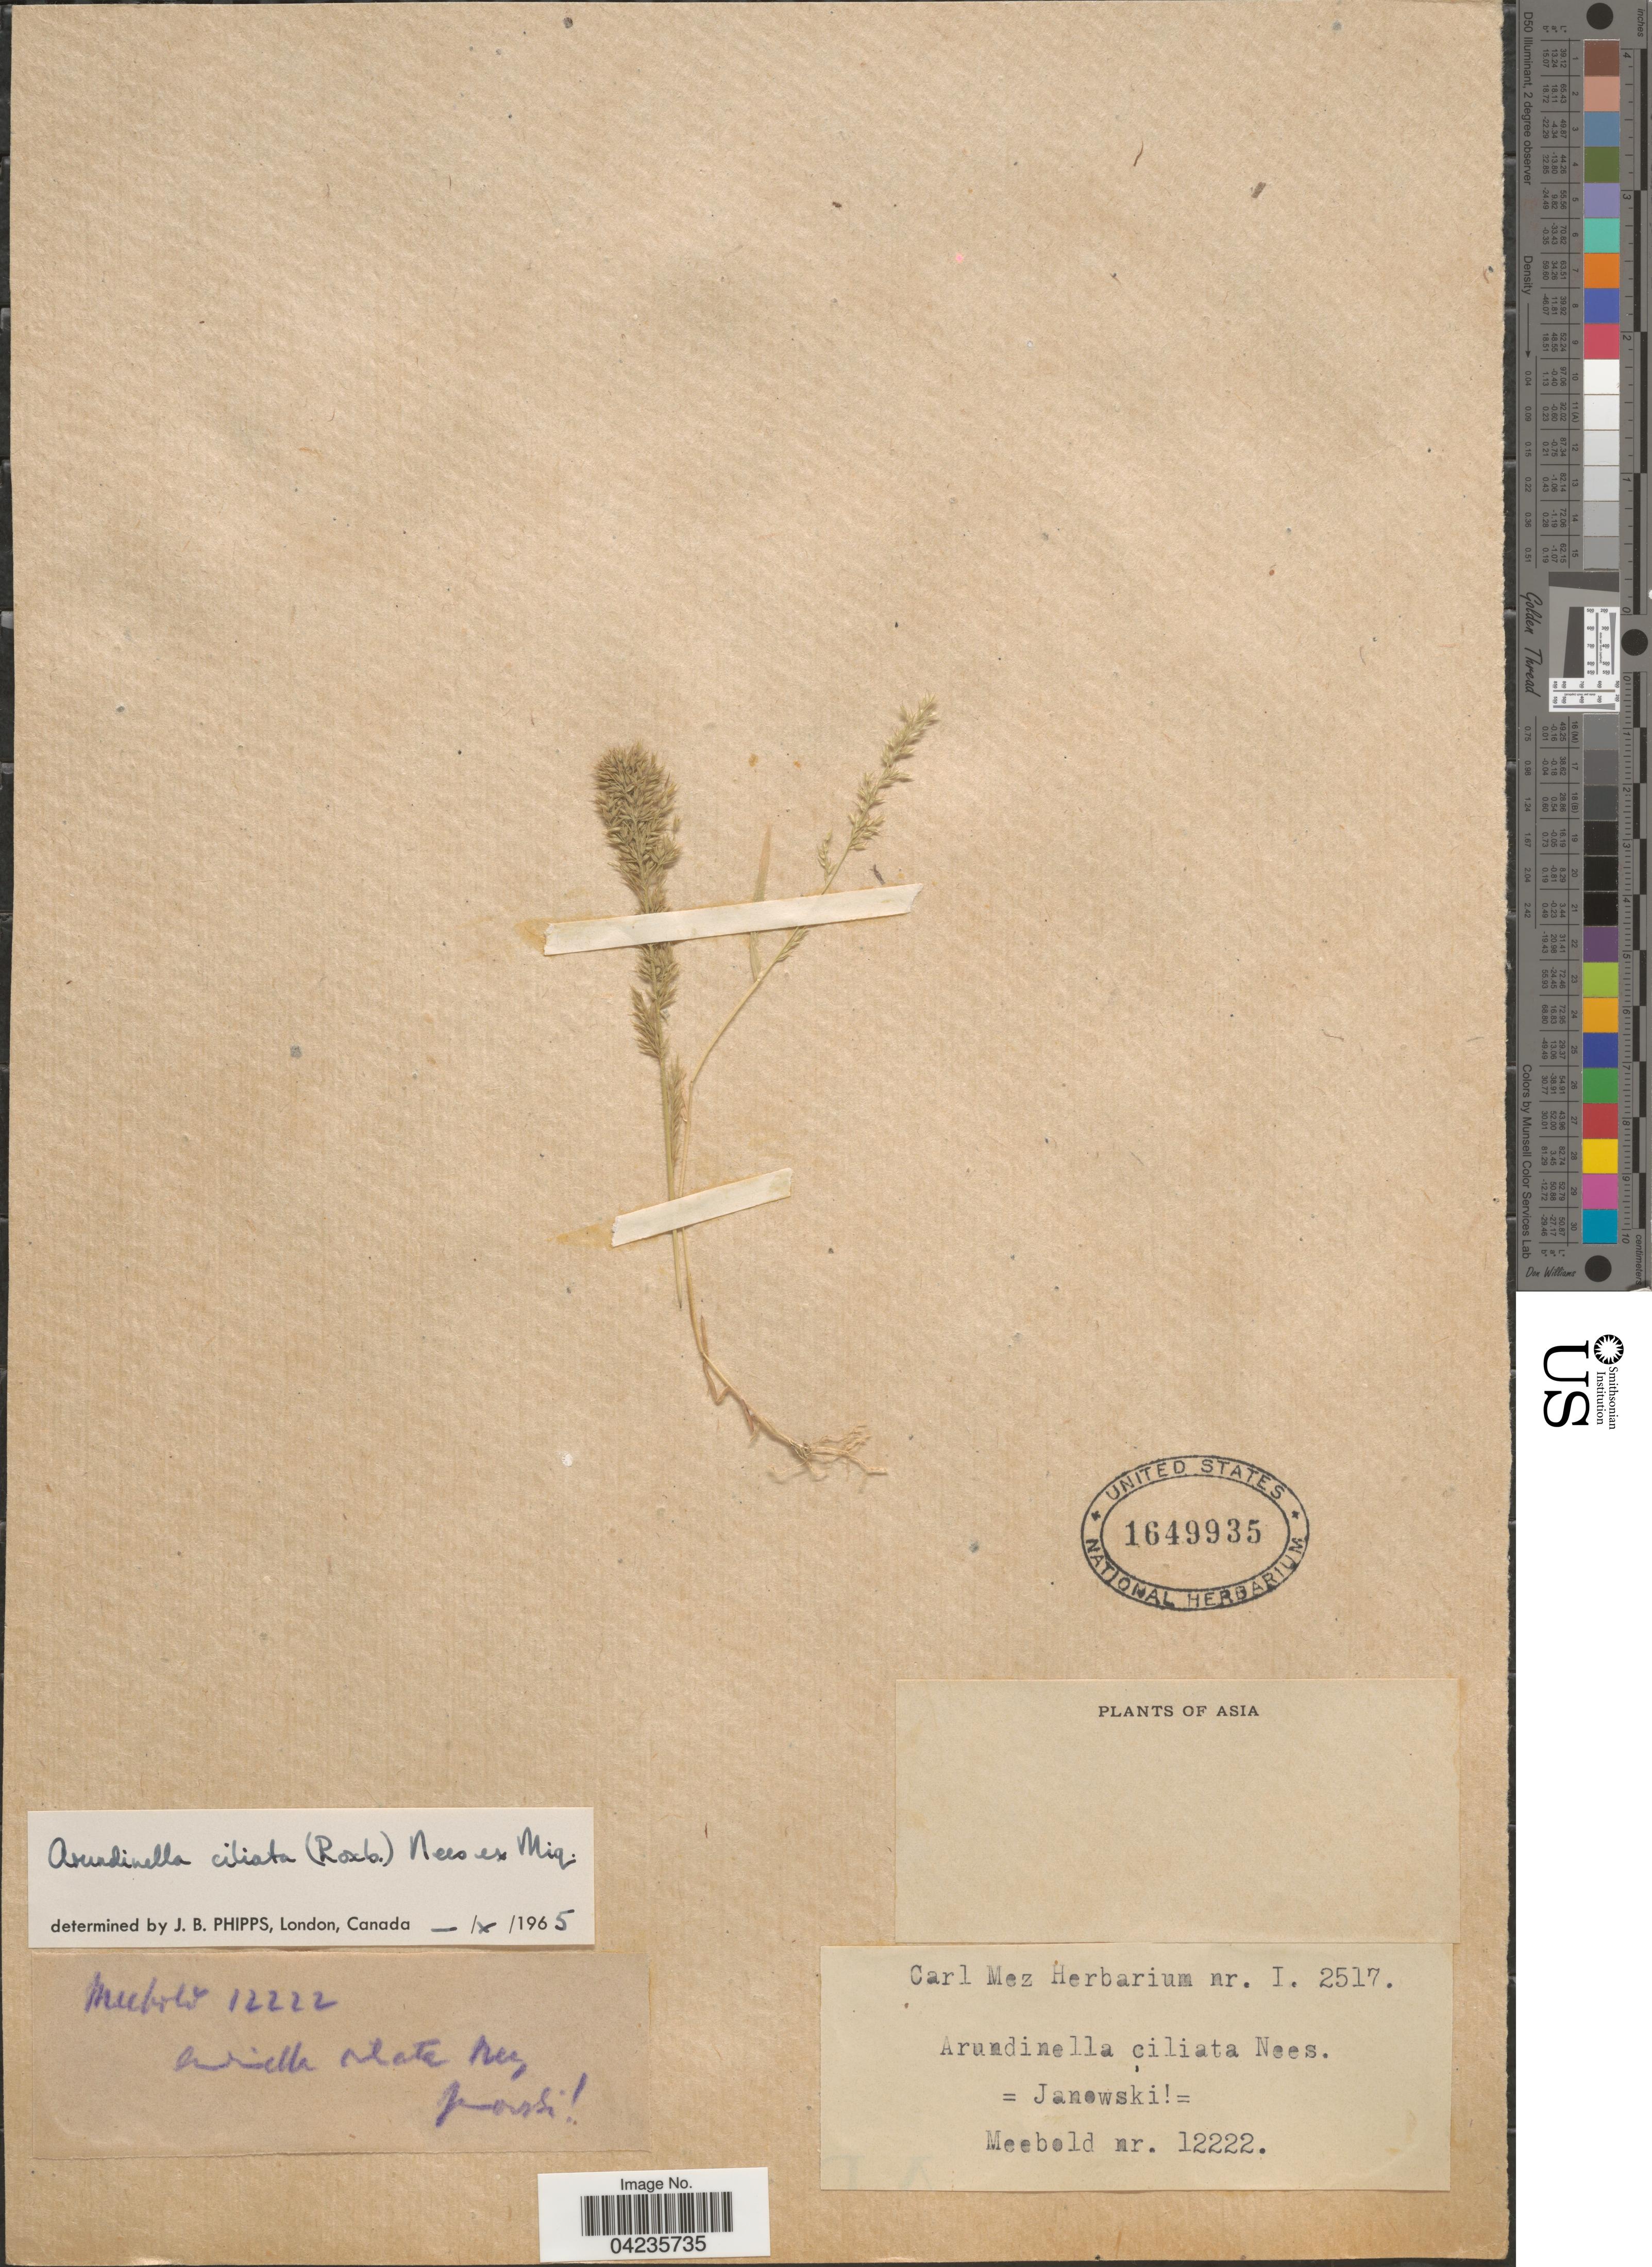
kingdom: Plantae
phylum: Tracheophyta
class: Liliopsida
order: Poales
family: Poaceae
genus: Arundinella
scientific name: Arundinella ciliata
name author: Nees ex Miq.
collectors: Meebold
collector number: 12222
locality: Asia.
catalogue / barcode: US 1649935